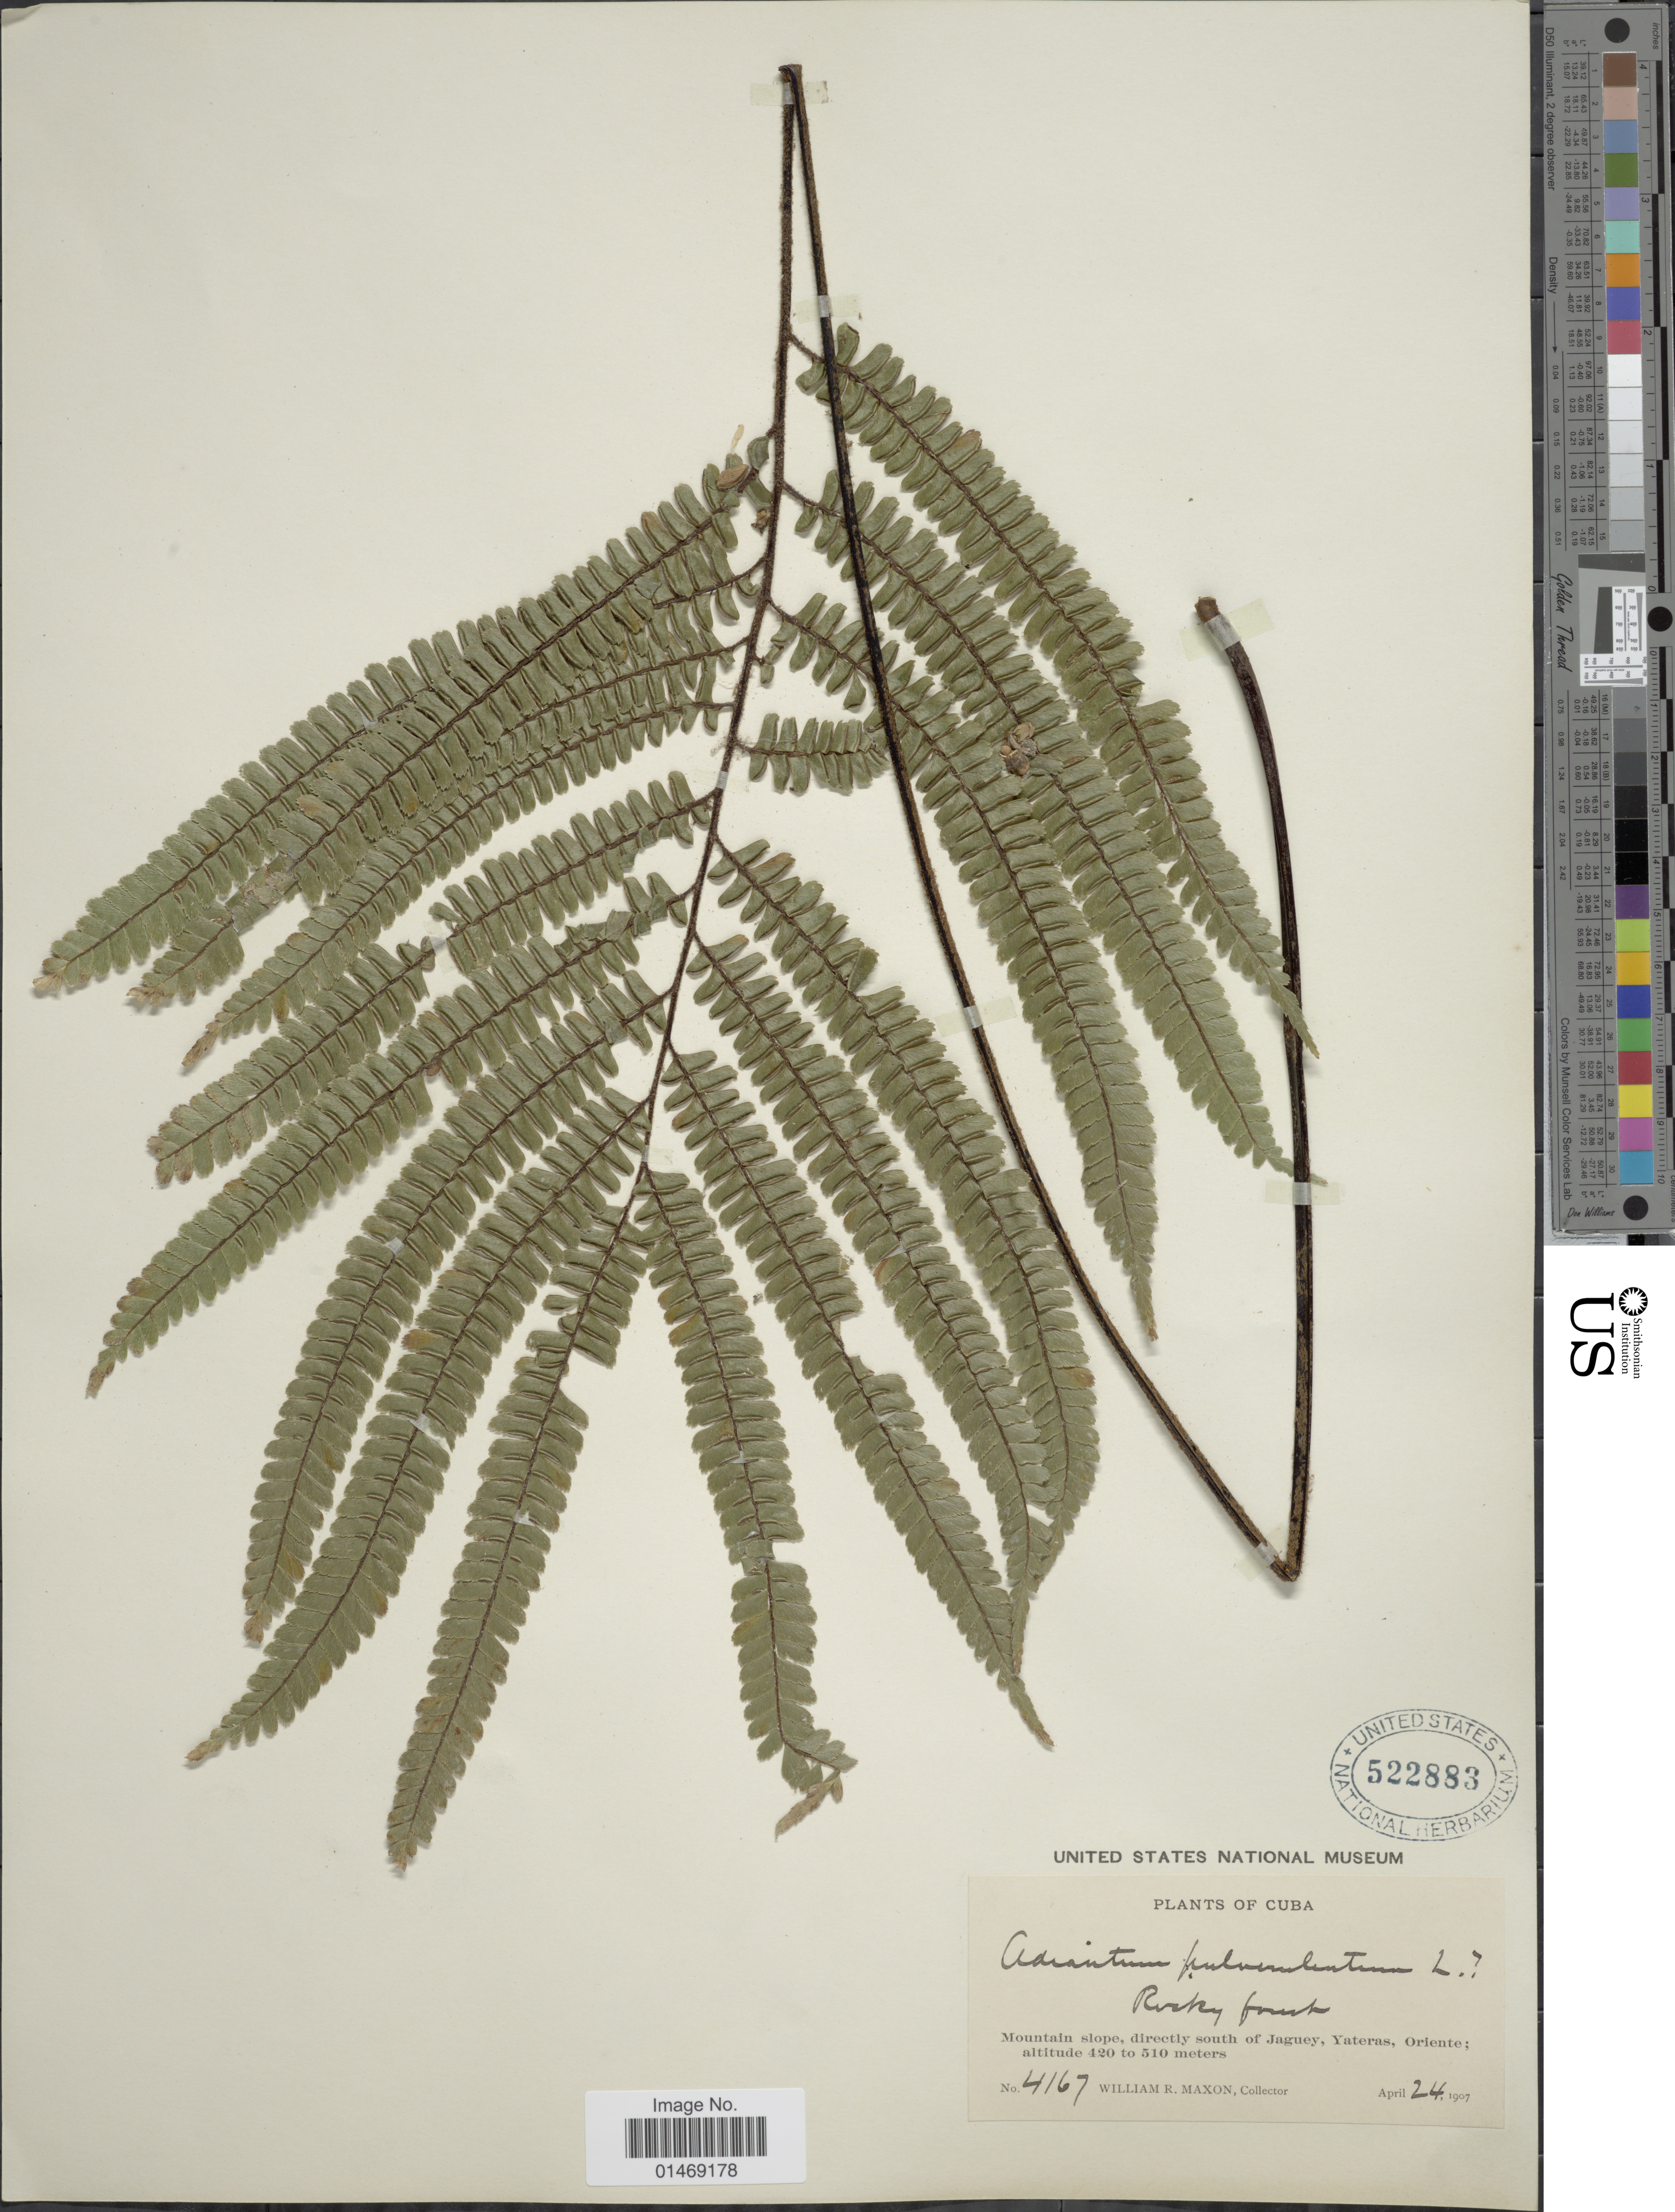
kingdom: Plantae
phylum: Tracheophyta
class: Polypodiopsida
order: Polypodiales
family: Pteridaceae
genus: Adiantum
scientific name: Adiantum pulverulentum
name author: L.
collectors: W. R. Maxon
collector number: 4167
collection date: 1907-04-24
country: Cuba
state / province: Oriente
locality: Mountain slope, directly south of Jaguey, Yateras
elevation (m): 420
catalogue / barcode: US 522883